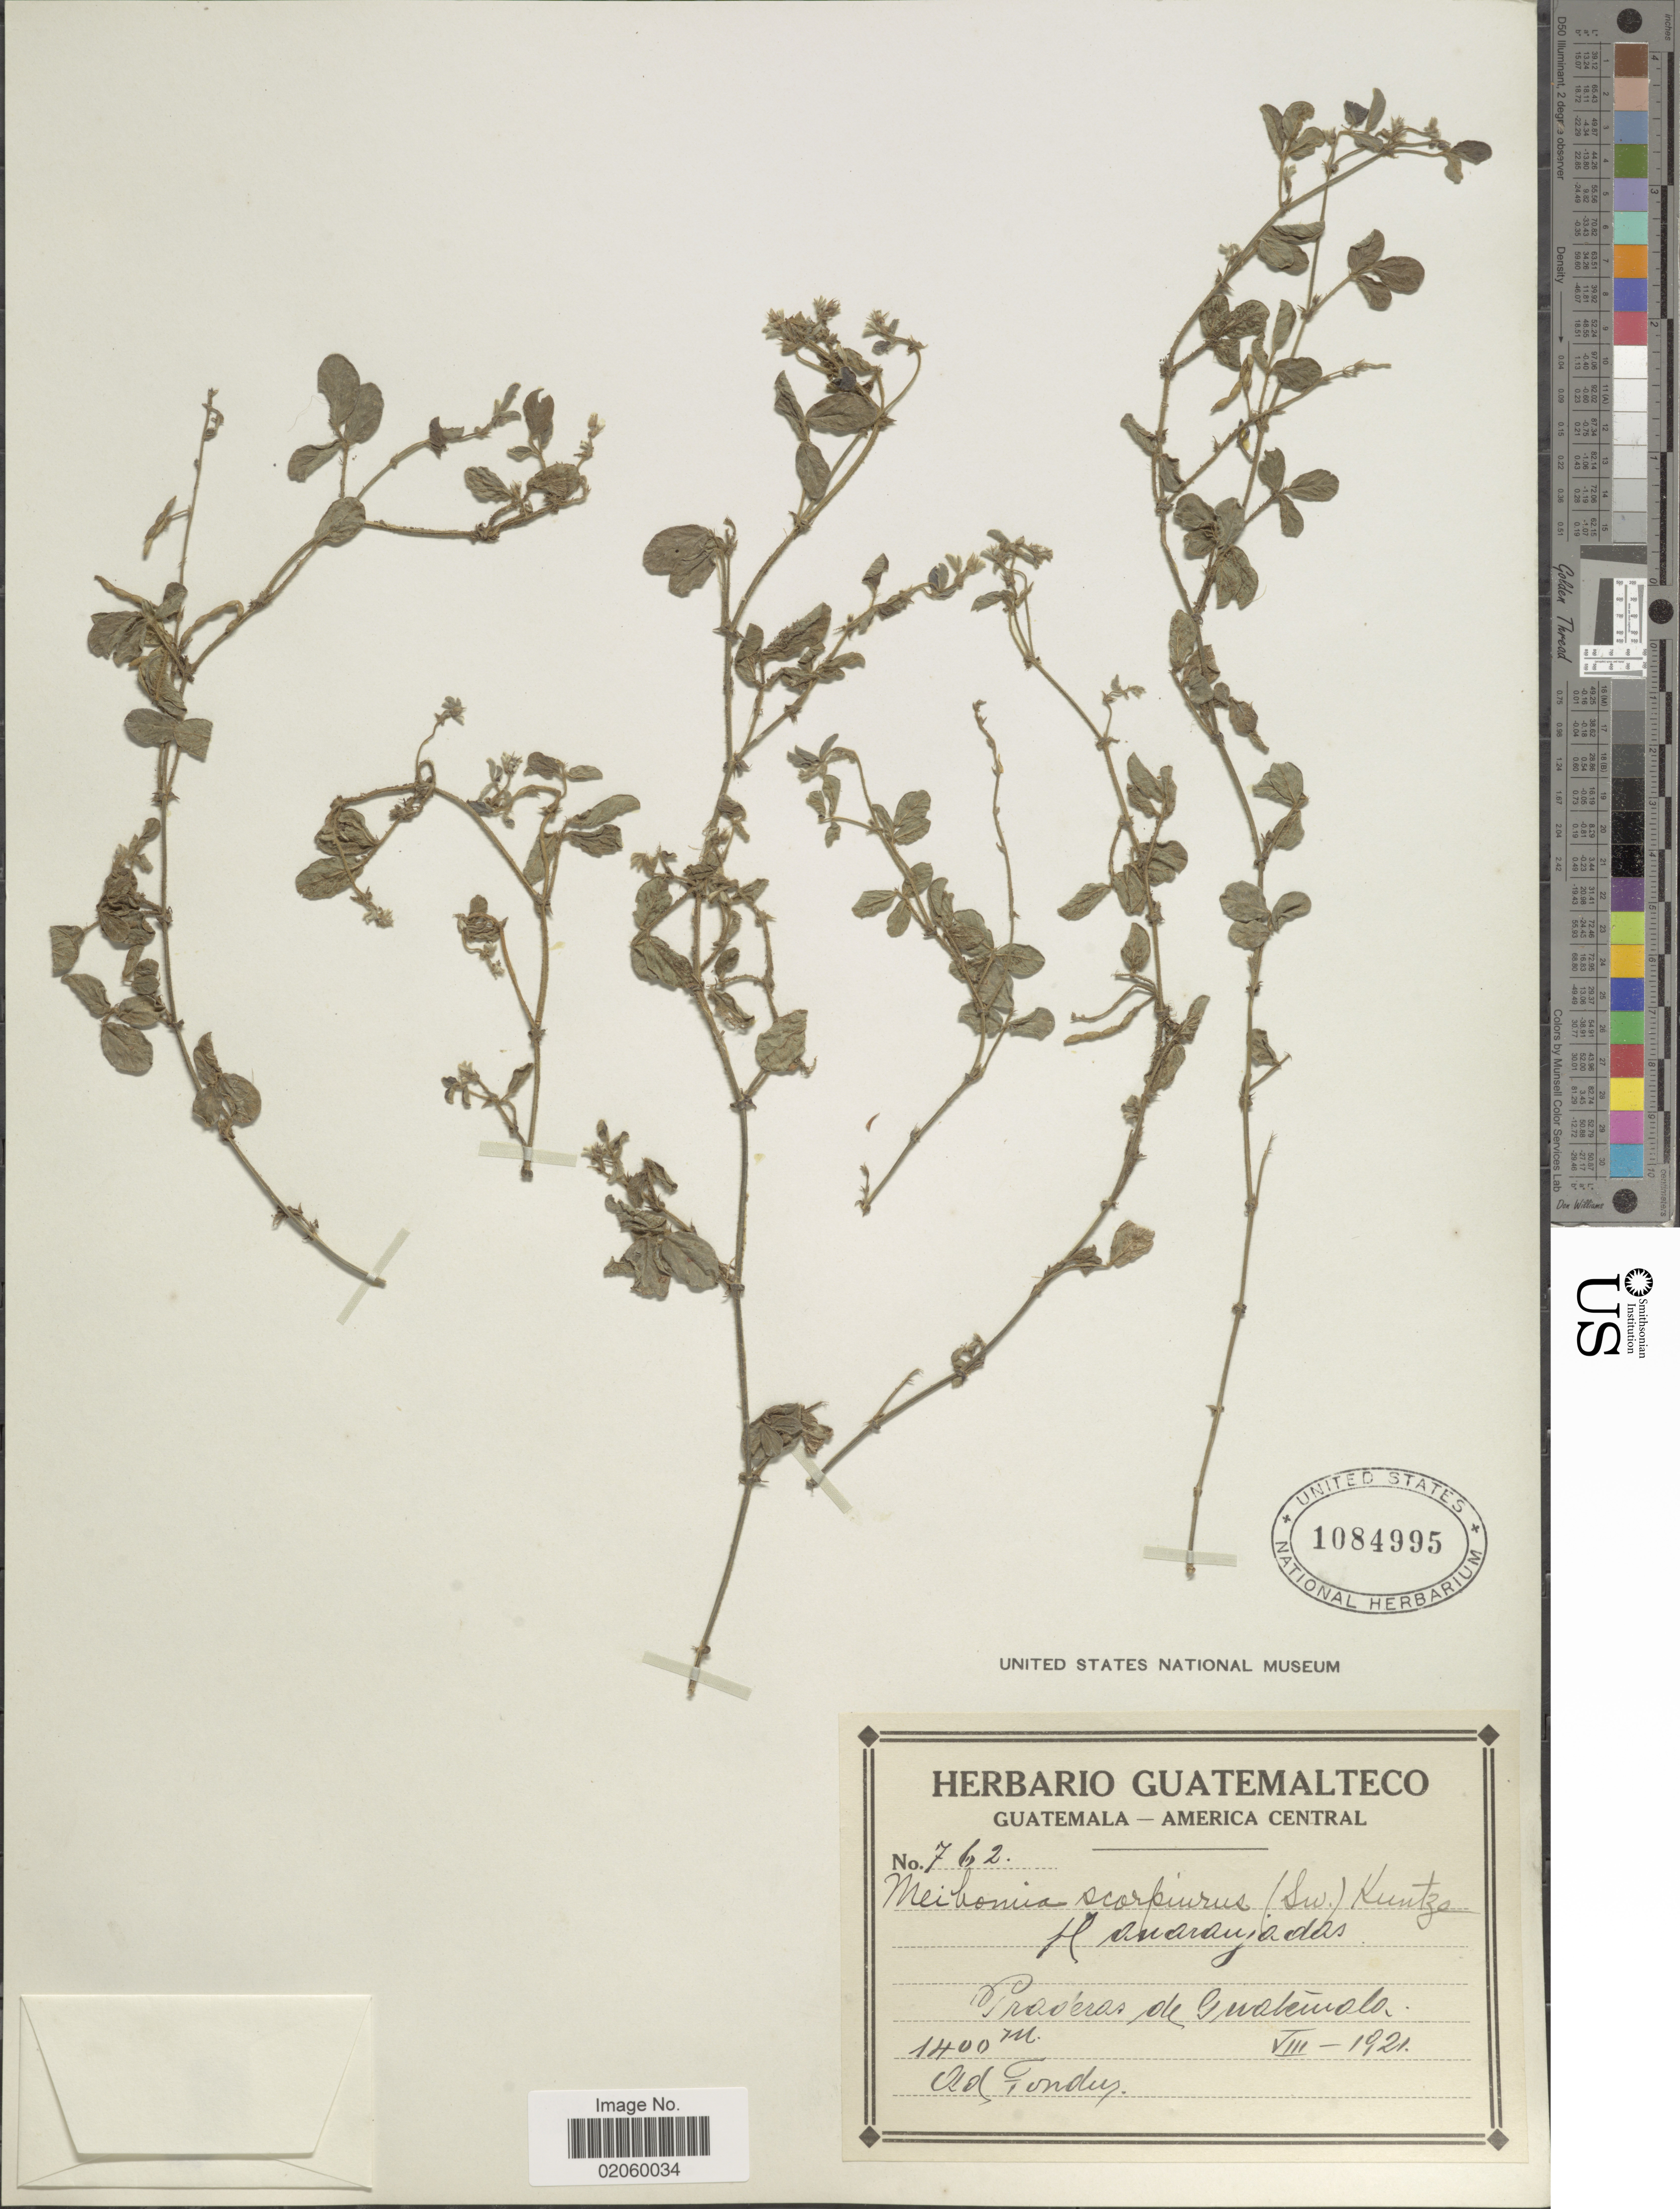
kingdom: Plantae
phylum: Tracheophyta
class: Magnoliopsida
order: Fabales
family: Fabaceae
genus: Desmodium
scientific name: Desmodium scorpiurus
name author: (Sw.) Desv. ex DC.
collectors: A. Tonduz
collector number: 762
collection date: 1921-08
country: Guatemala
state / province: Guatemala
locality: Praderas de Guatemala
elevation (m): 1400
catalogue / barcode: US 1084995